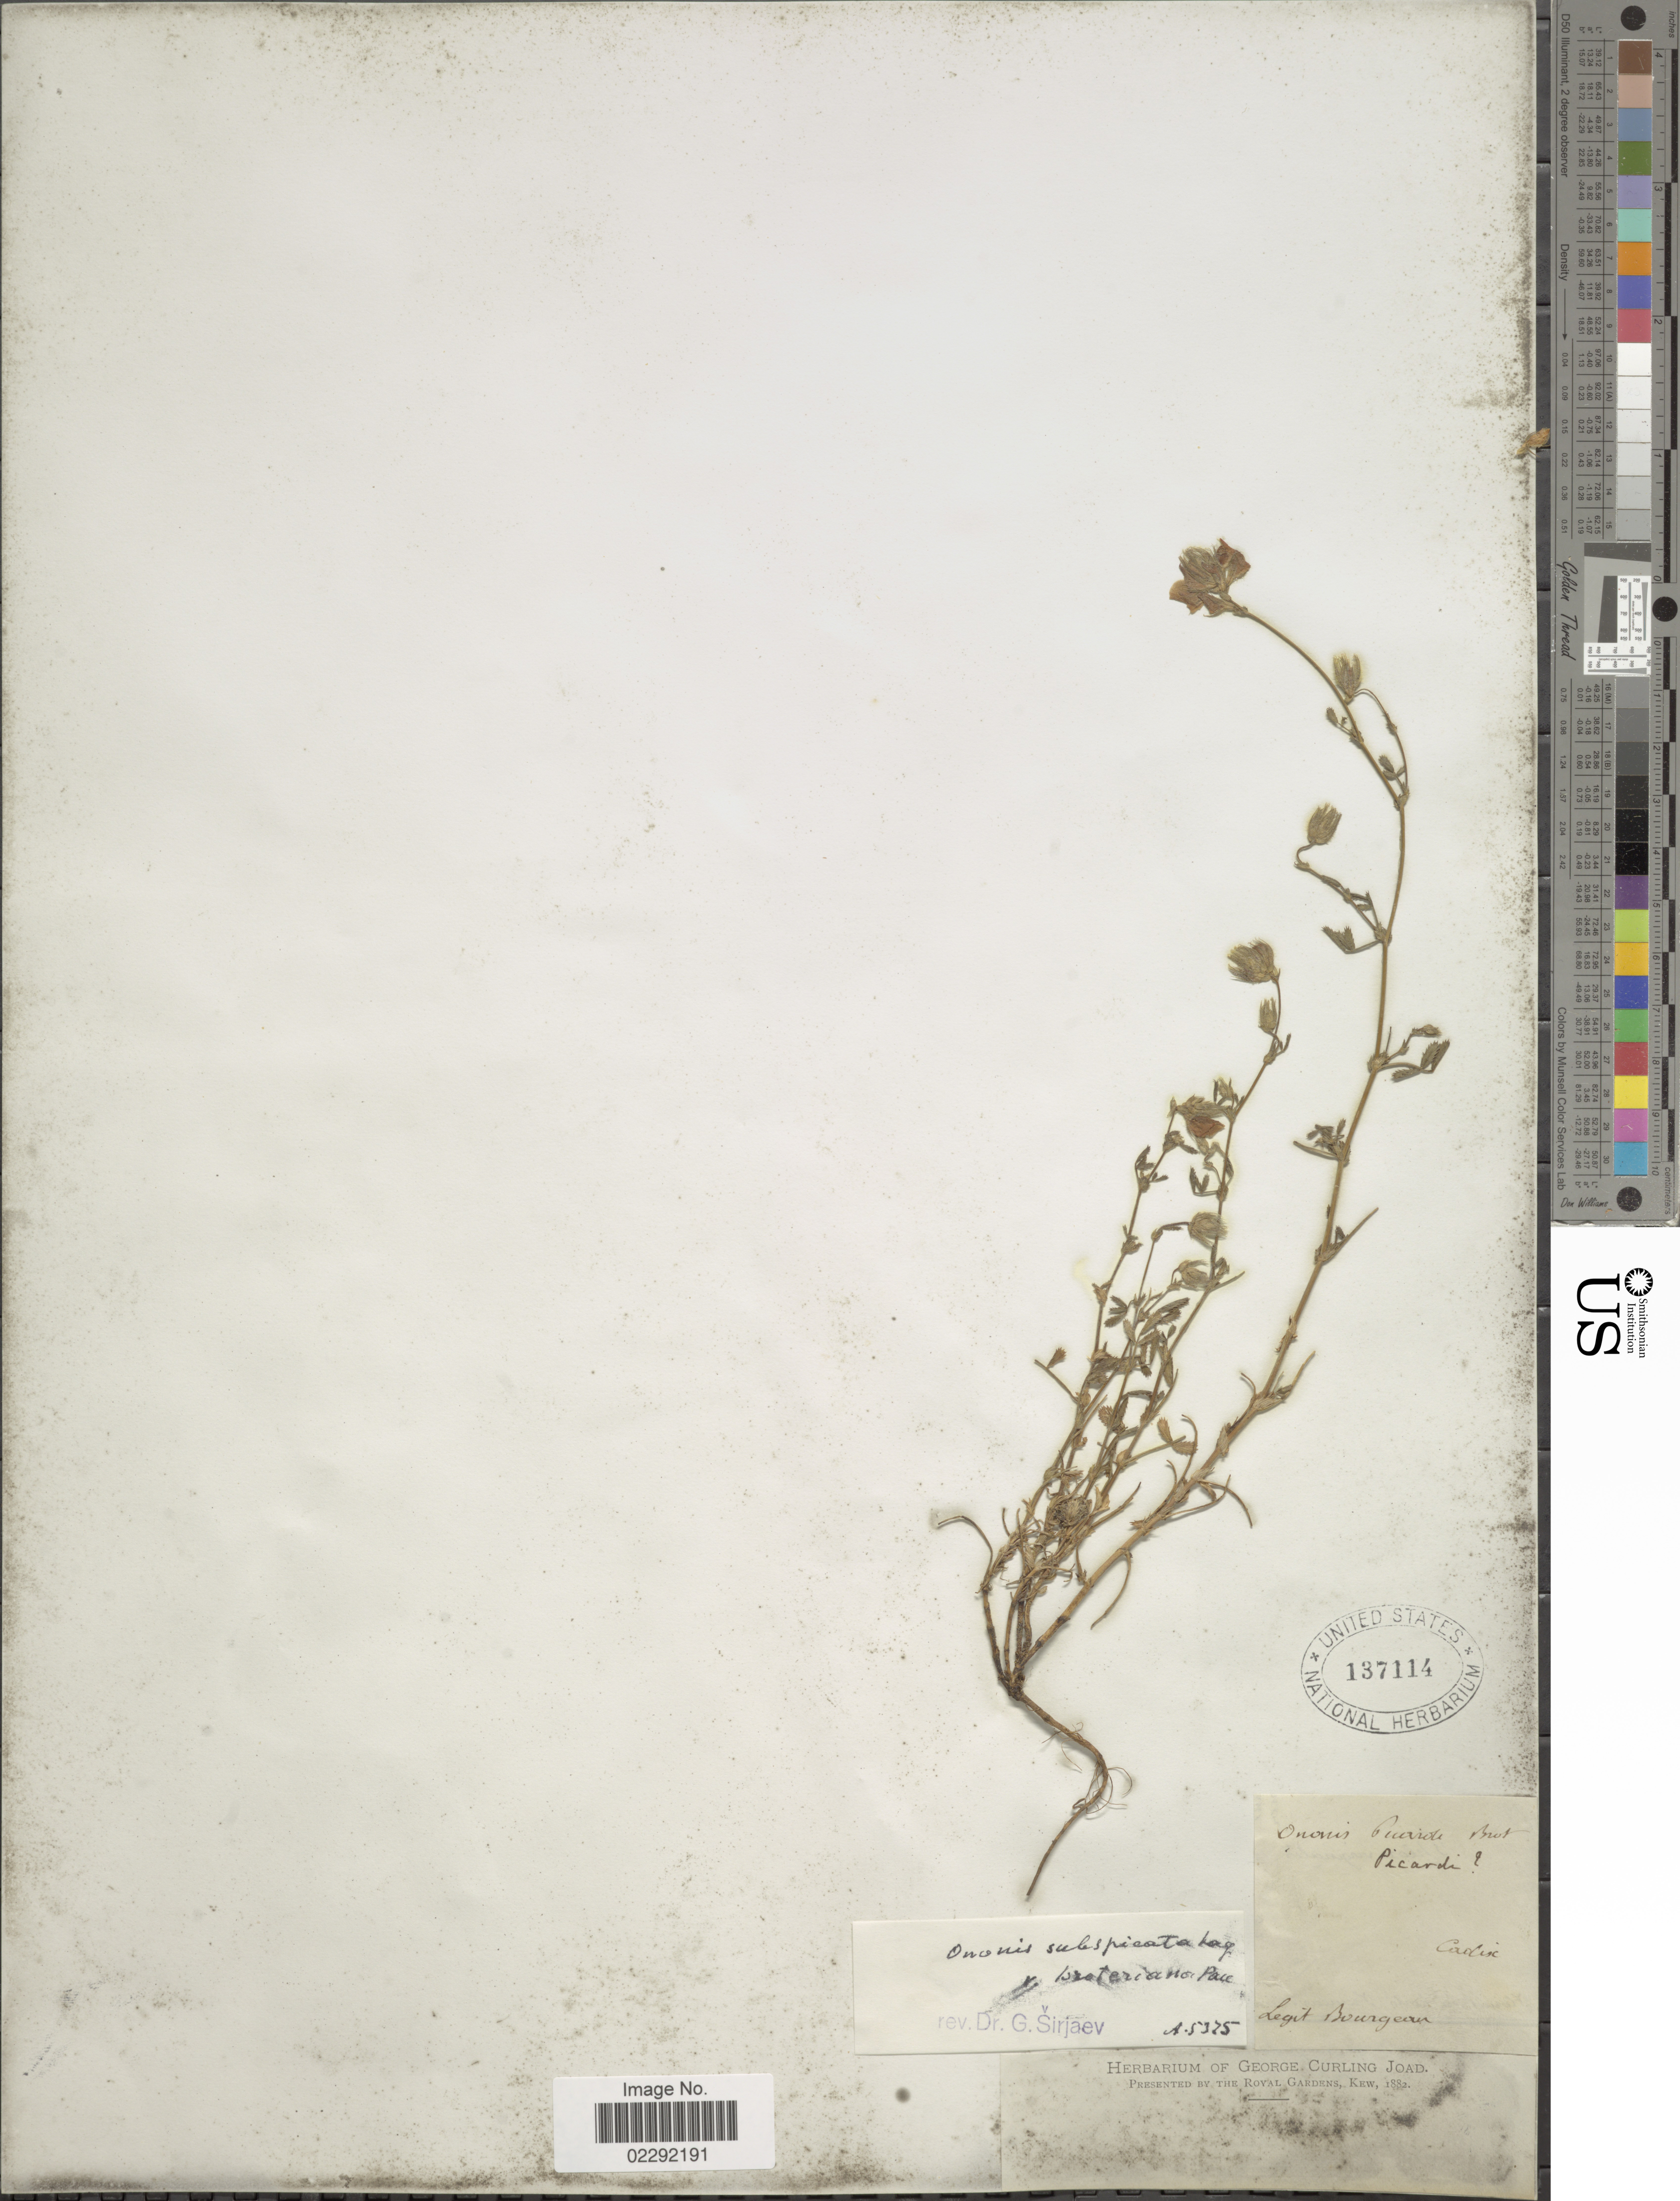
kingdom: Plantae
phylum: Tracheophyta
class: Magnoliopsida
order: Fabales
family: Fabaceae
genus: Ononis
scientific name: Ononis subspicata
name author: Lag.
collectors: -. Bourgeau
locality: Cadir [interpreted]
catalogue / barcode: US 137114